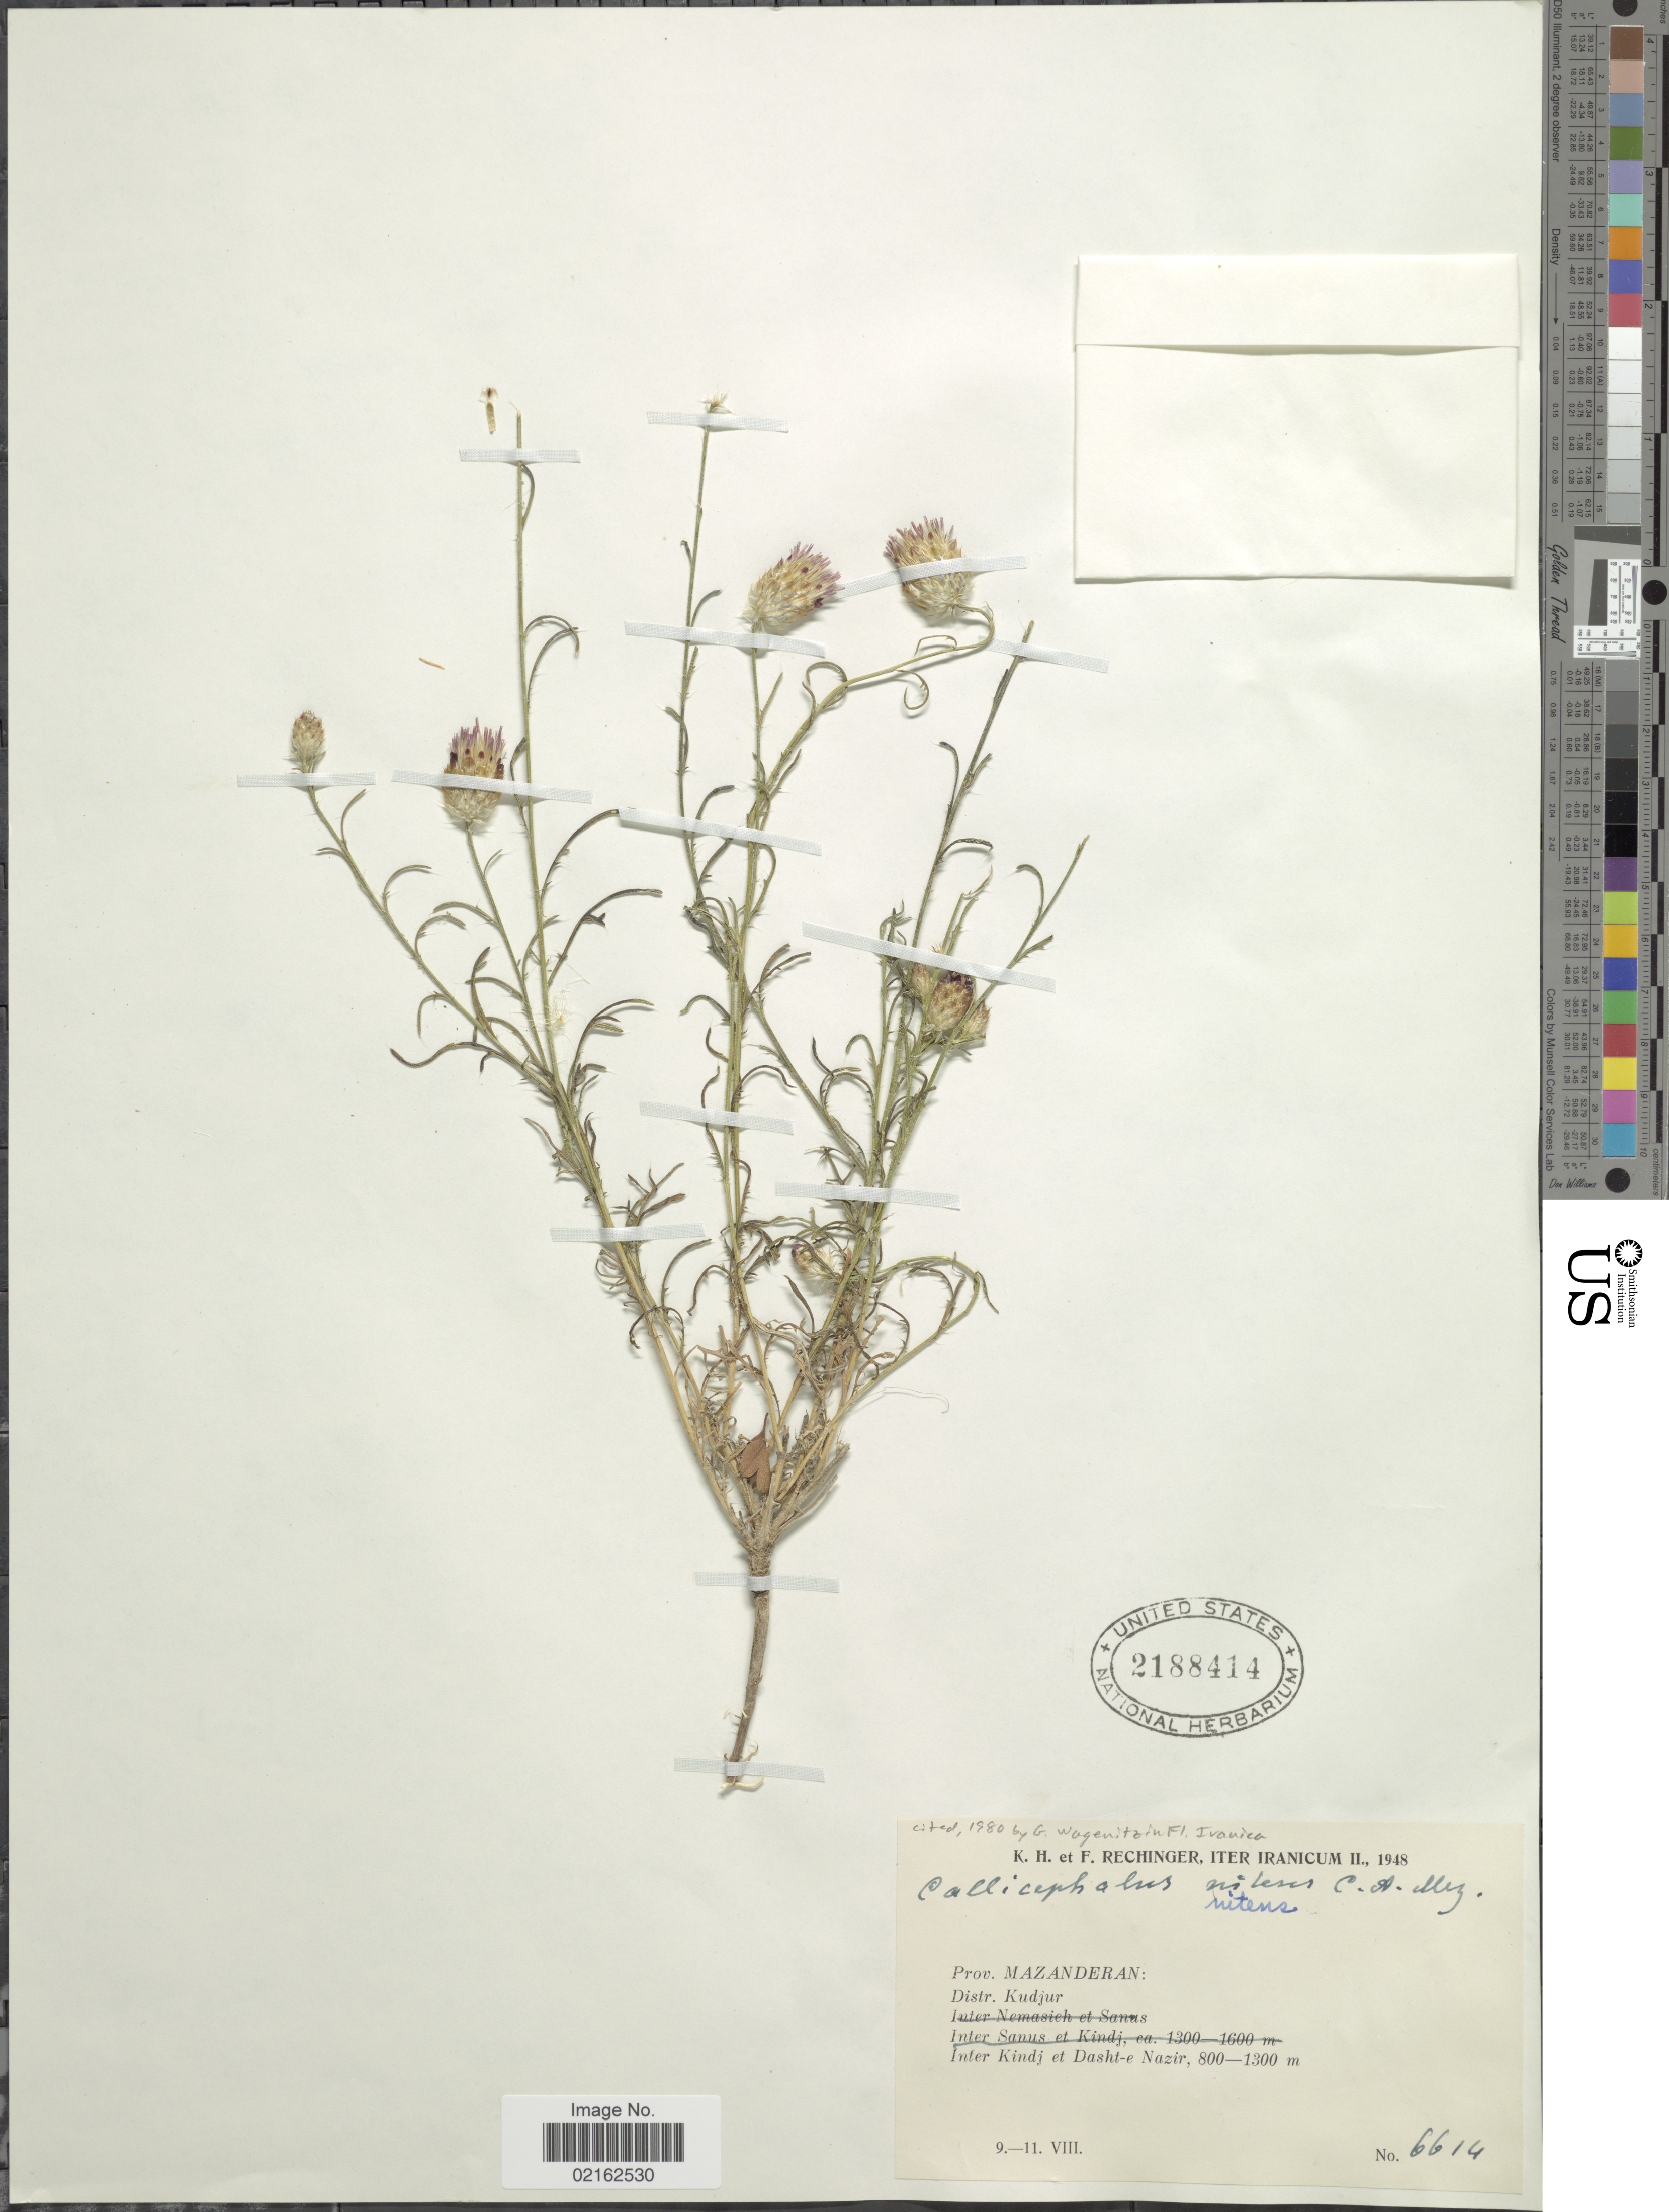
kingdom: Plantae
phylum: Tracheophyta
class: Magnoliopsida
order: Asterales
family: Asteraceae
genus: Callicephalus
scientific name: Callicephalus nitens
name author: (M. Bieb. ex M. Bieb.) C.A. Mey.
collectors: K. H. Rechinger & F. Rechinger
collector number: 6614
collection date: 1948-08-09/1948-08-11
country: Iran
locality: Prov. Mazanderan, Distr. Kudjur, inter Kindj et Dasht-e Nazir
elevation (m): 800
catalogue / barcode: US 2188414